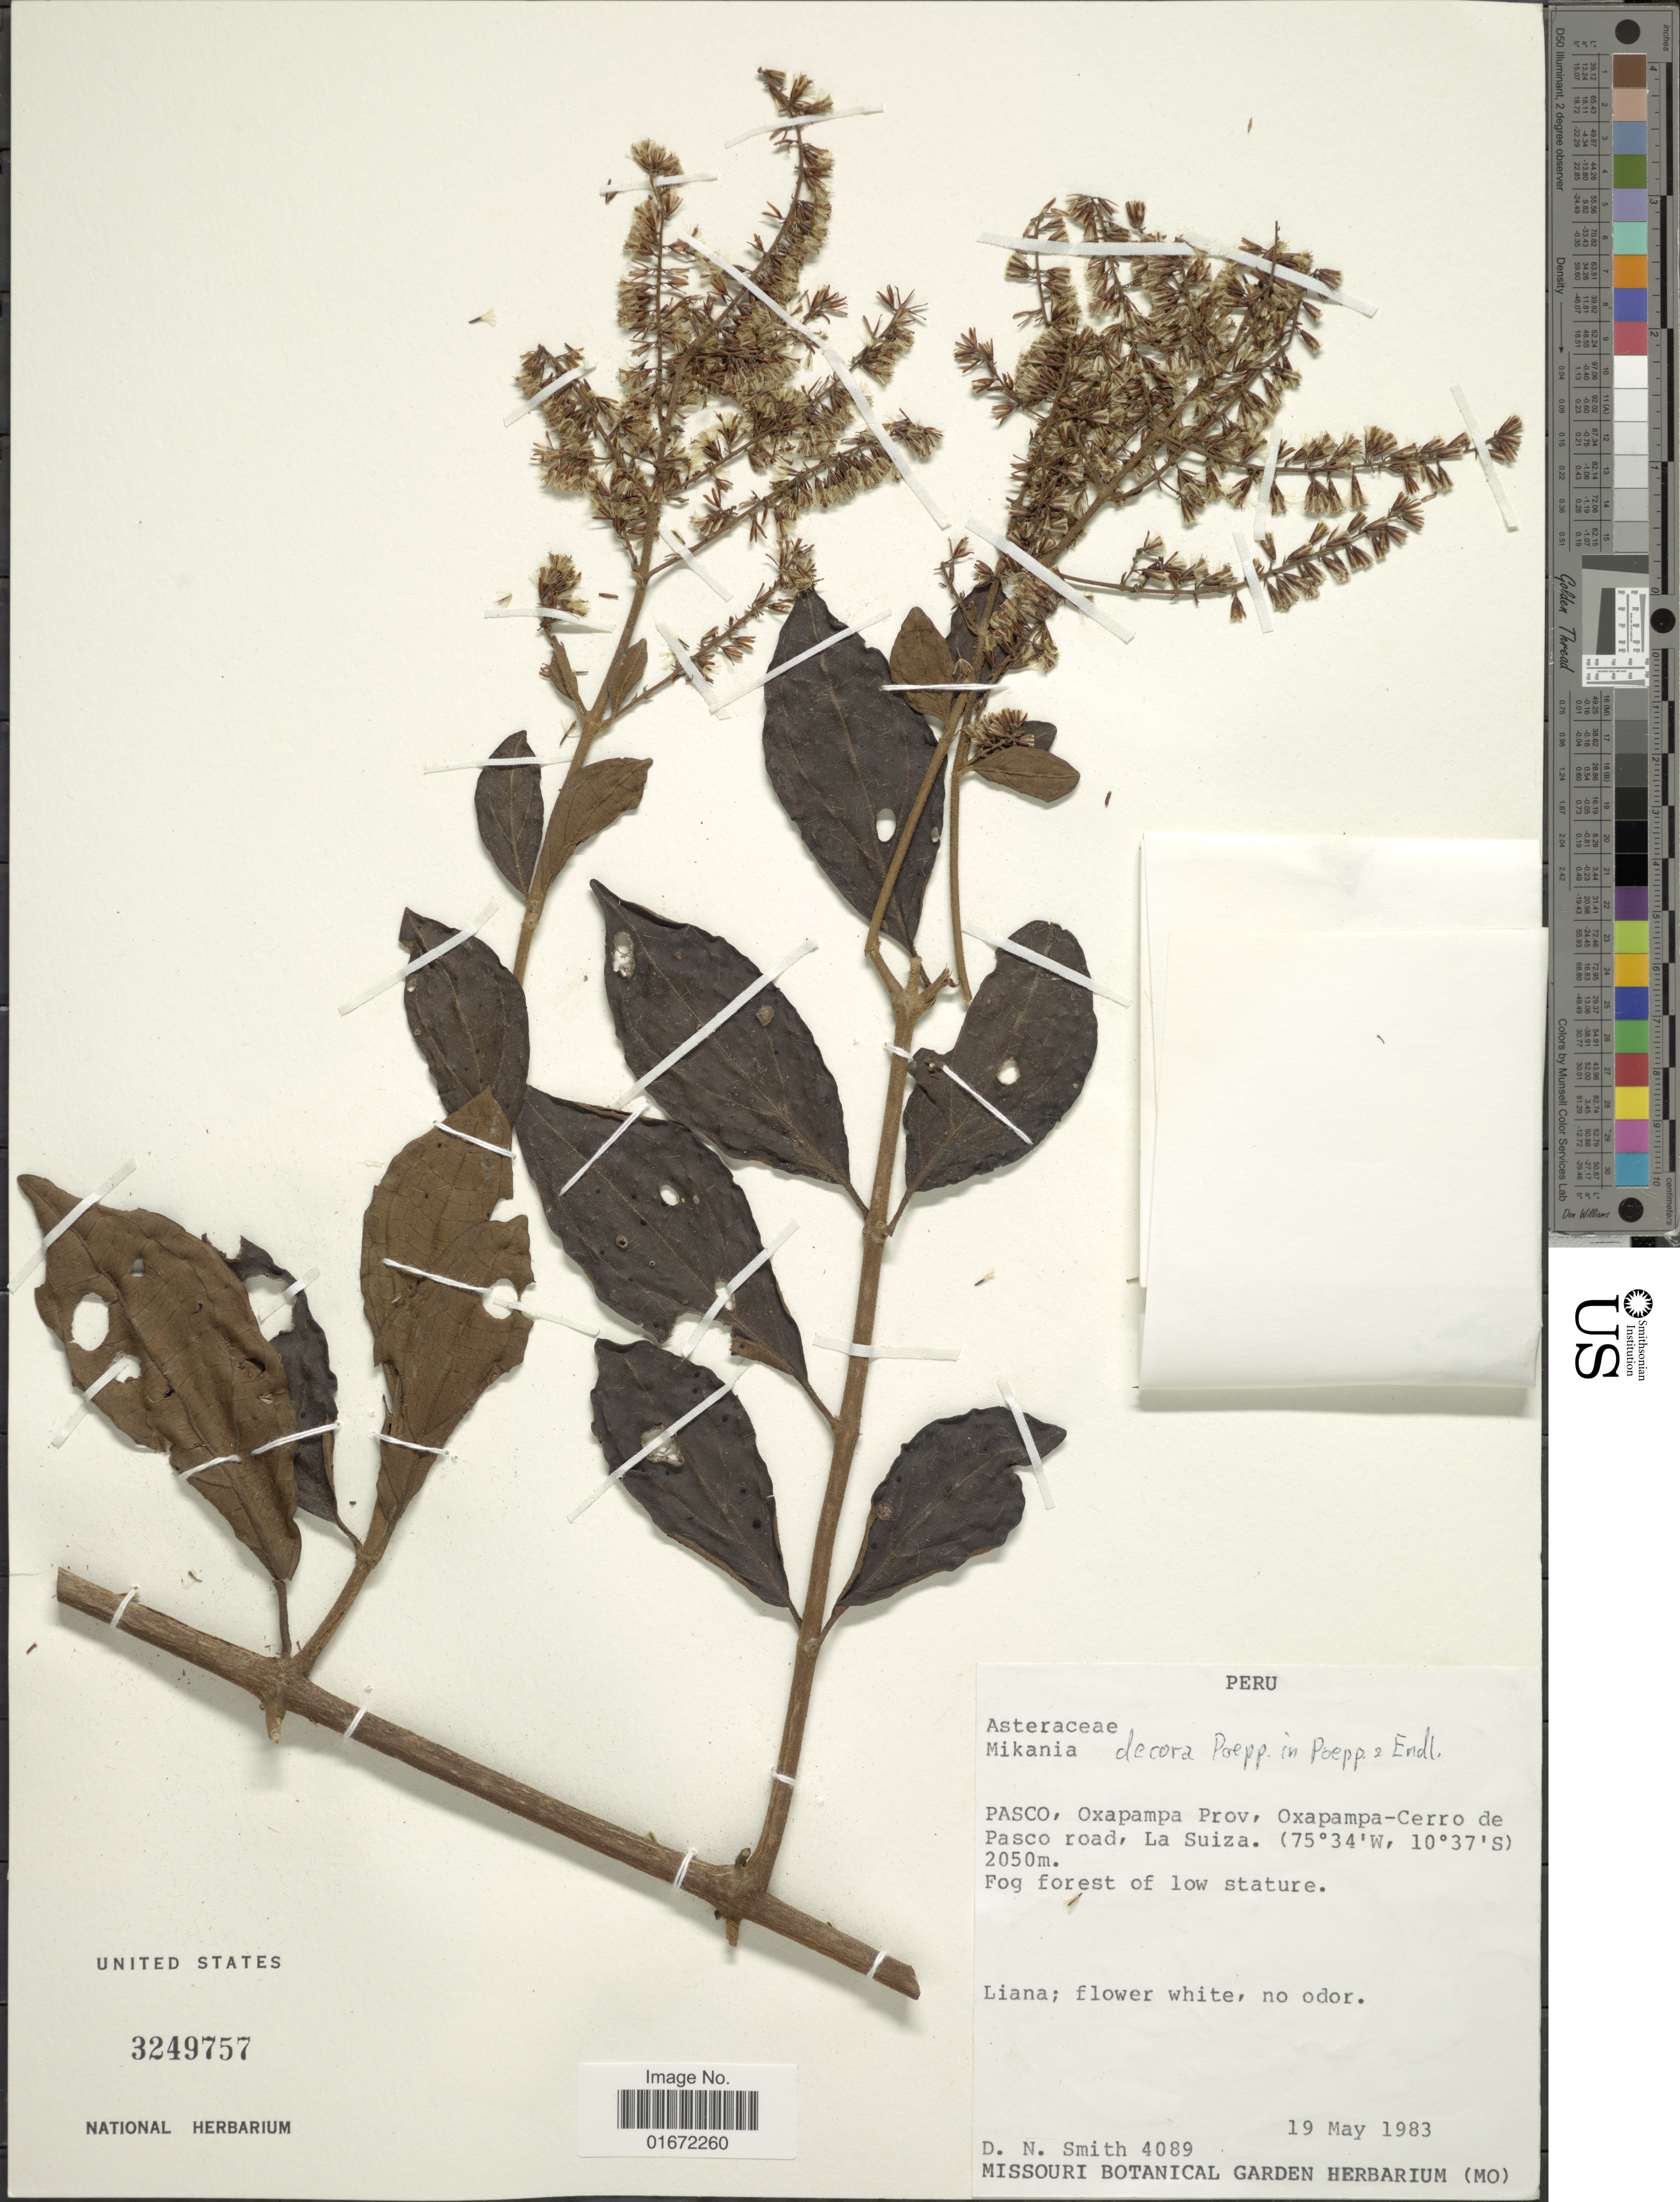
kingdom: Plantae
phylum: Tracheophyta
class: Magnoliopsida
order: Asterales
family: Asteraceae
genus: Mikania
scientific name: Mikania decora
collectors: D. Smith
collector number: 4089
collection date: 1983-05-19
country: Peru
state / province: Pasco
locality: Pasco, Oxapampa Prov, Oxapampa-Cerro de Pasco road, La Suiza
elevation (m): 2050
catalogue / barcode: US 3249757